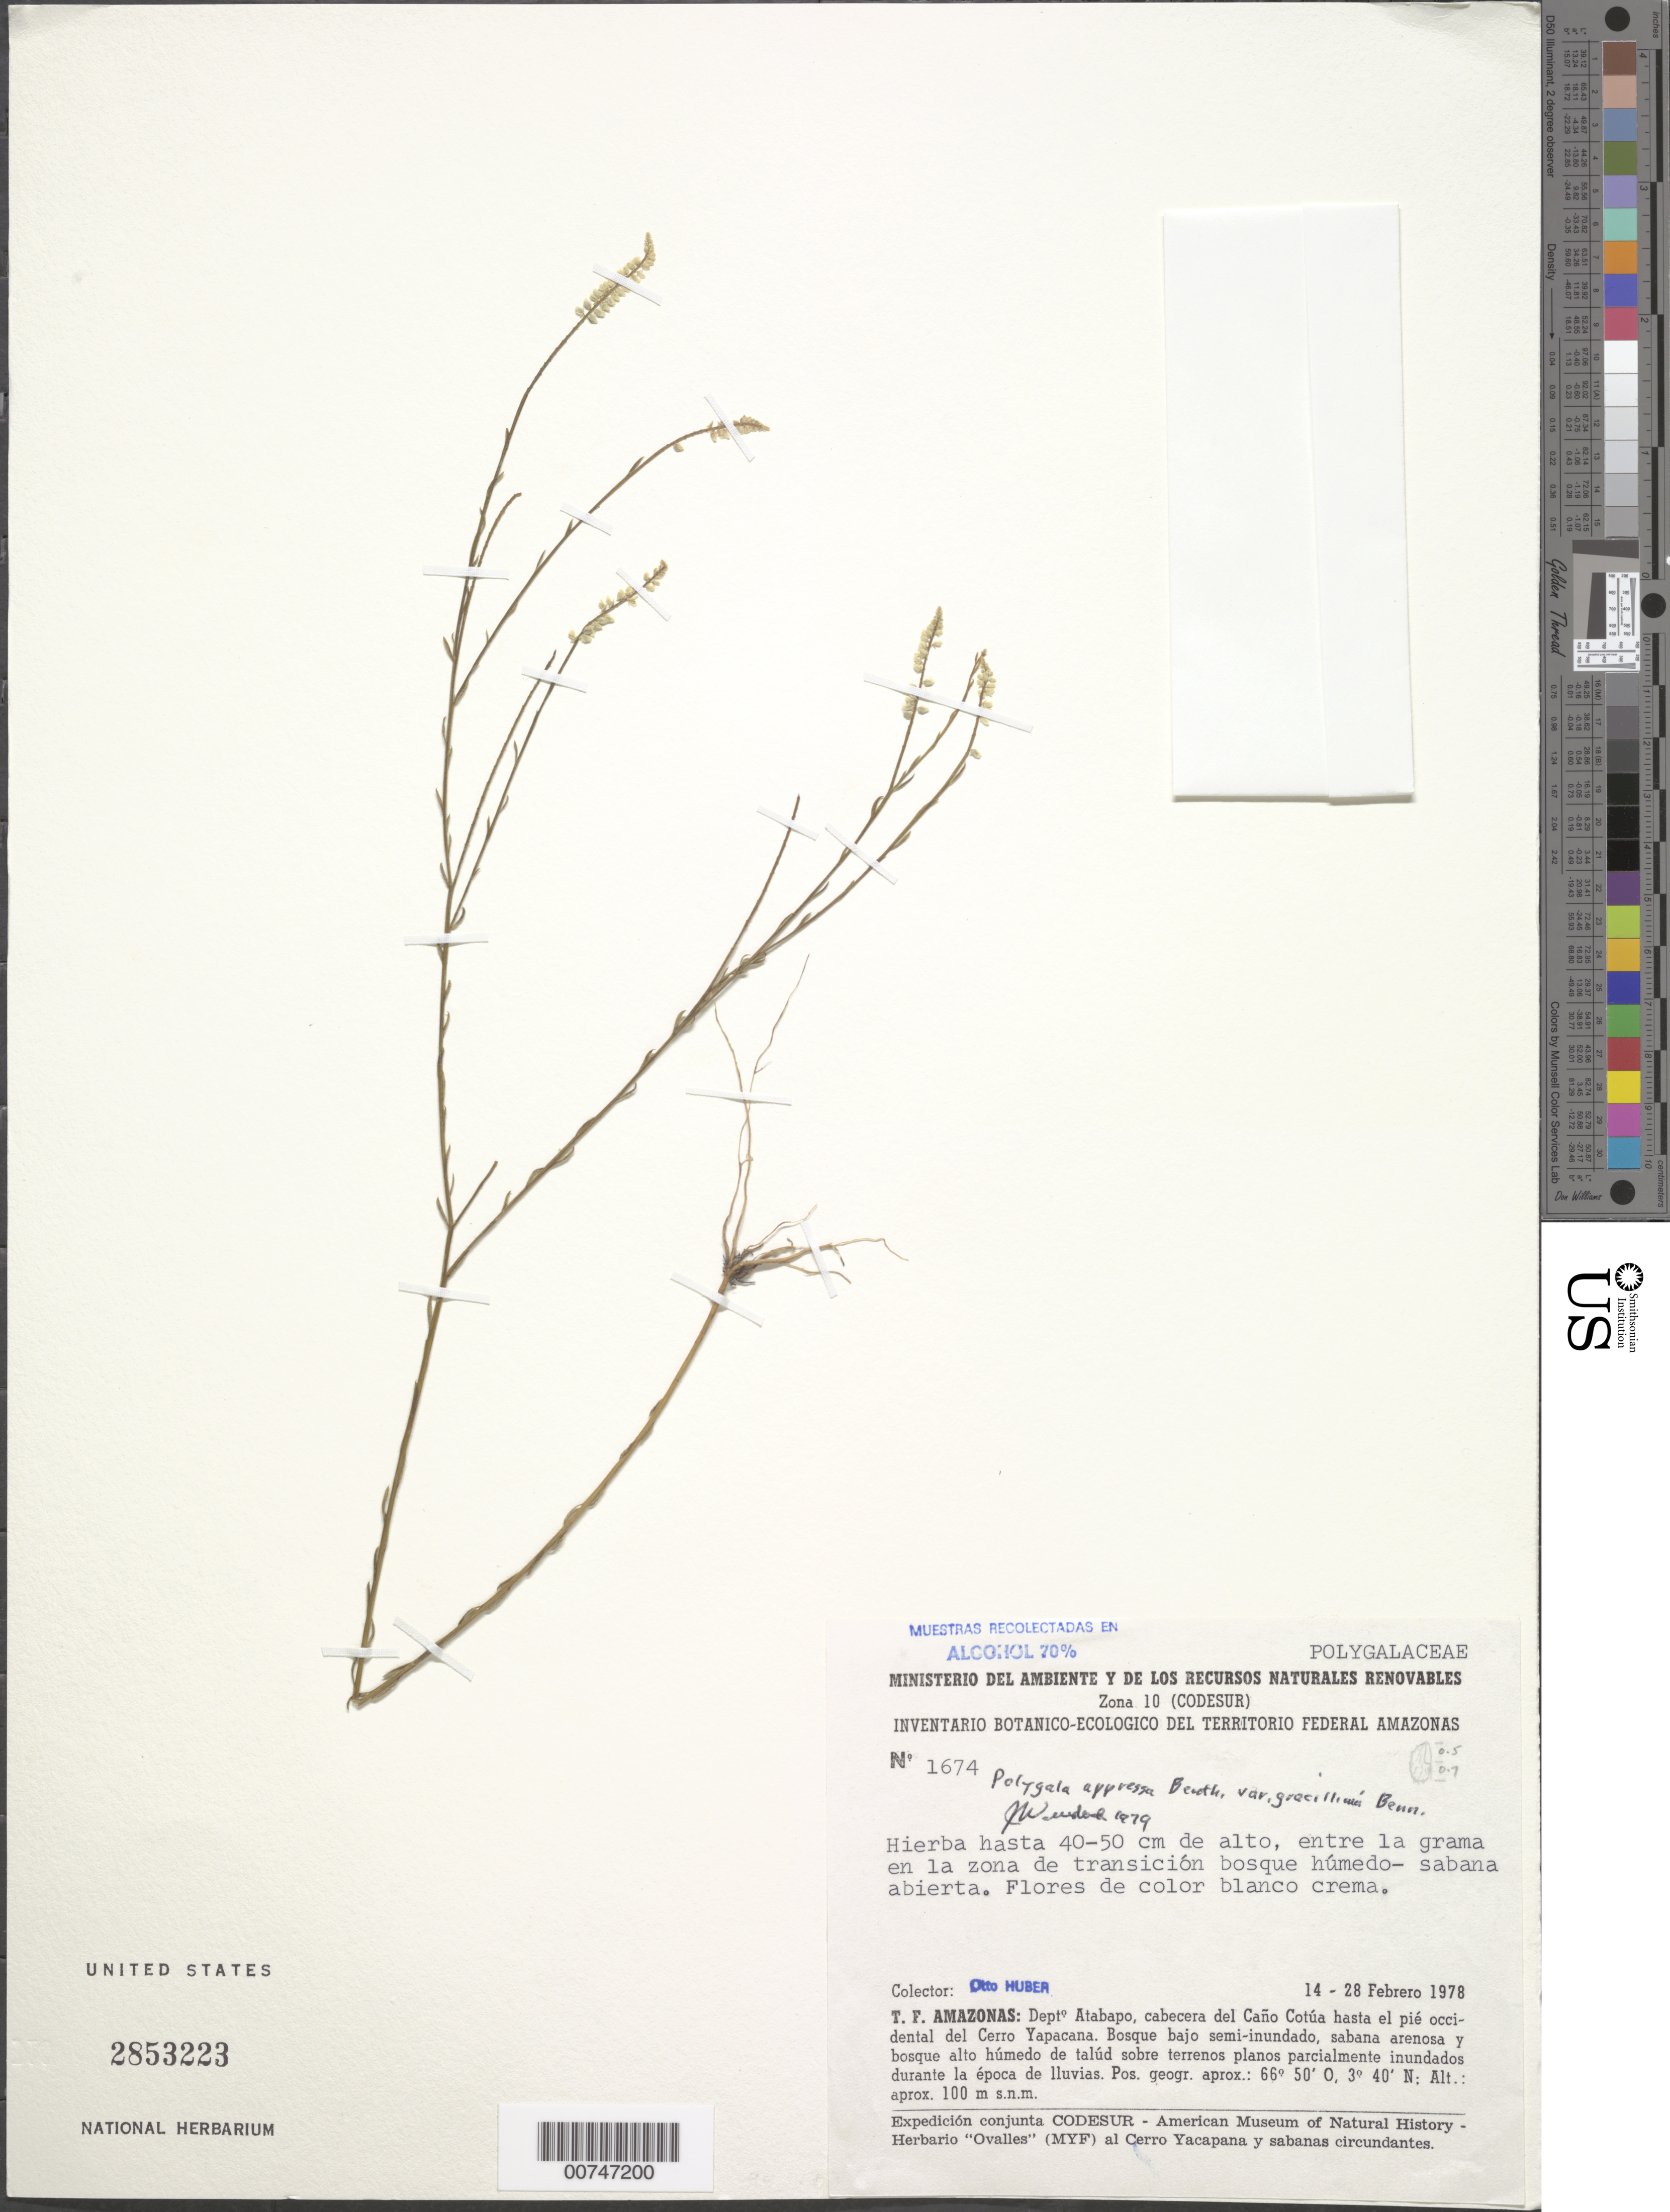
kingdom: Plantae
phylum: Tracheophyta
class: Magnoliopsida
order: Fabales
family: Polygalaceae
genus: Polygala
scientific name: Polygala appressa var. gracillima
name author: (S. Watson) A.W. Benn.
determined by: Wurdack, John J., (US), US (UNITED STATES)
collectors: O. Huber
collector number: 1674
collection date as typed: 14-Feb-78 to 28-Feb-78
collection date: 1978-02-14/1978-02-28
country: Venezuela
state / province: Amazonas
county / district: Atabapo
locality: Caño Cotúa hasta el pié occidental del Cerro Yapacána, laguna del Caño Cotua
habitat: Among grasses in transition zone between wet forest and open savanna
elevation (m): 100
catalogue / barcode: US 2853223